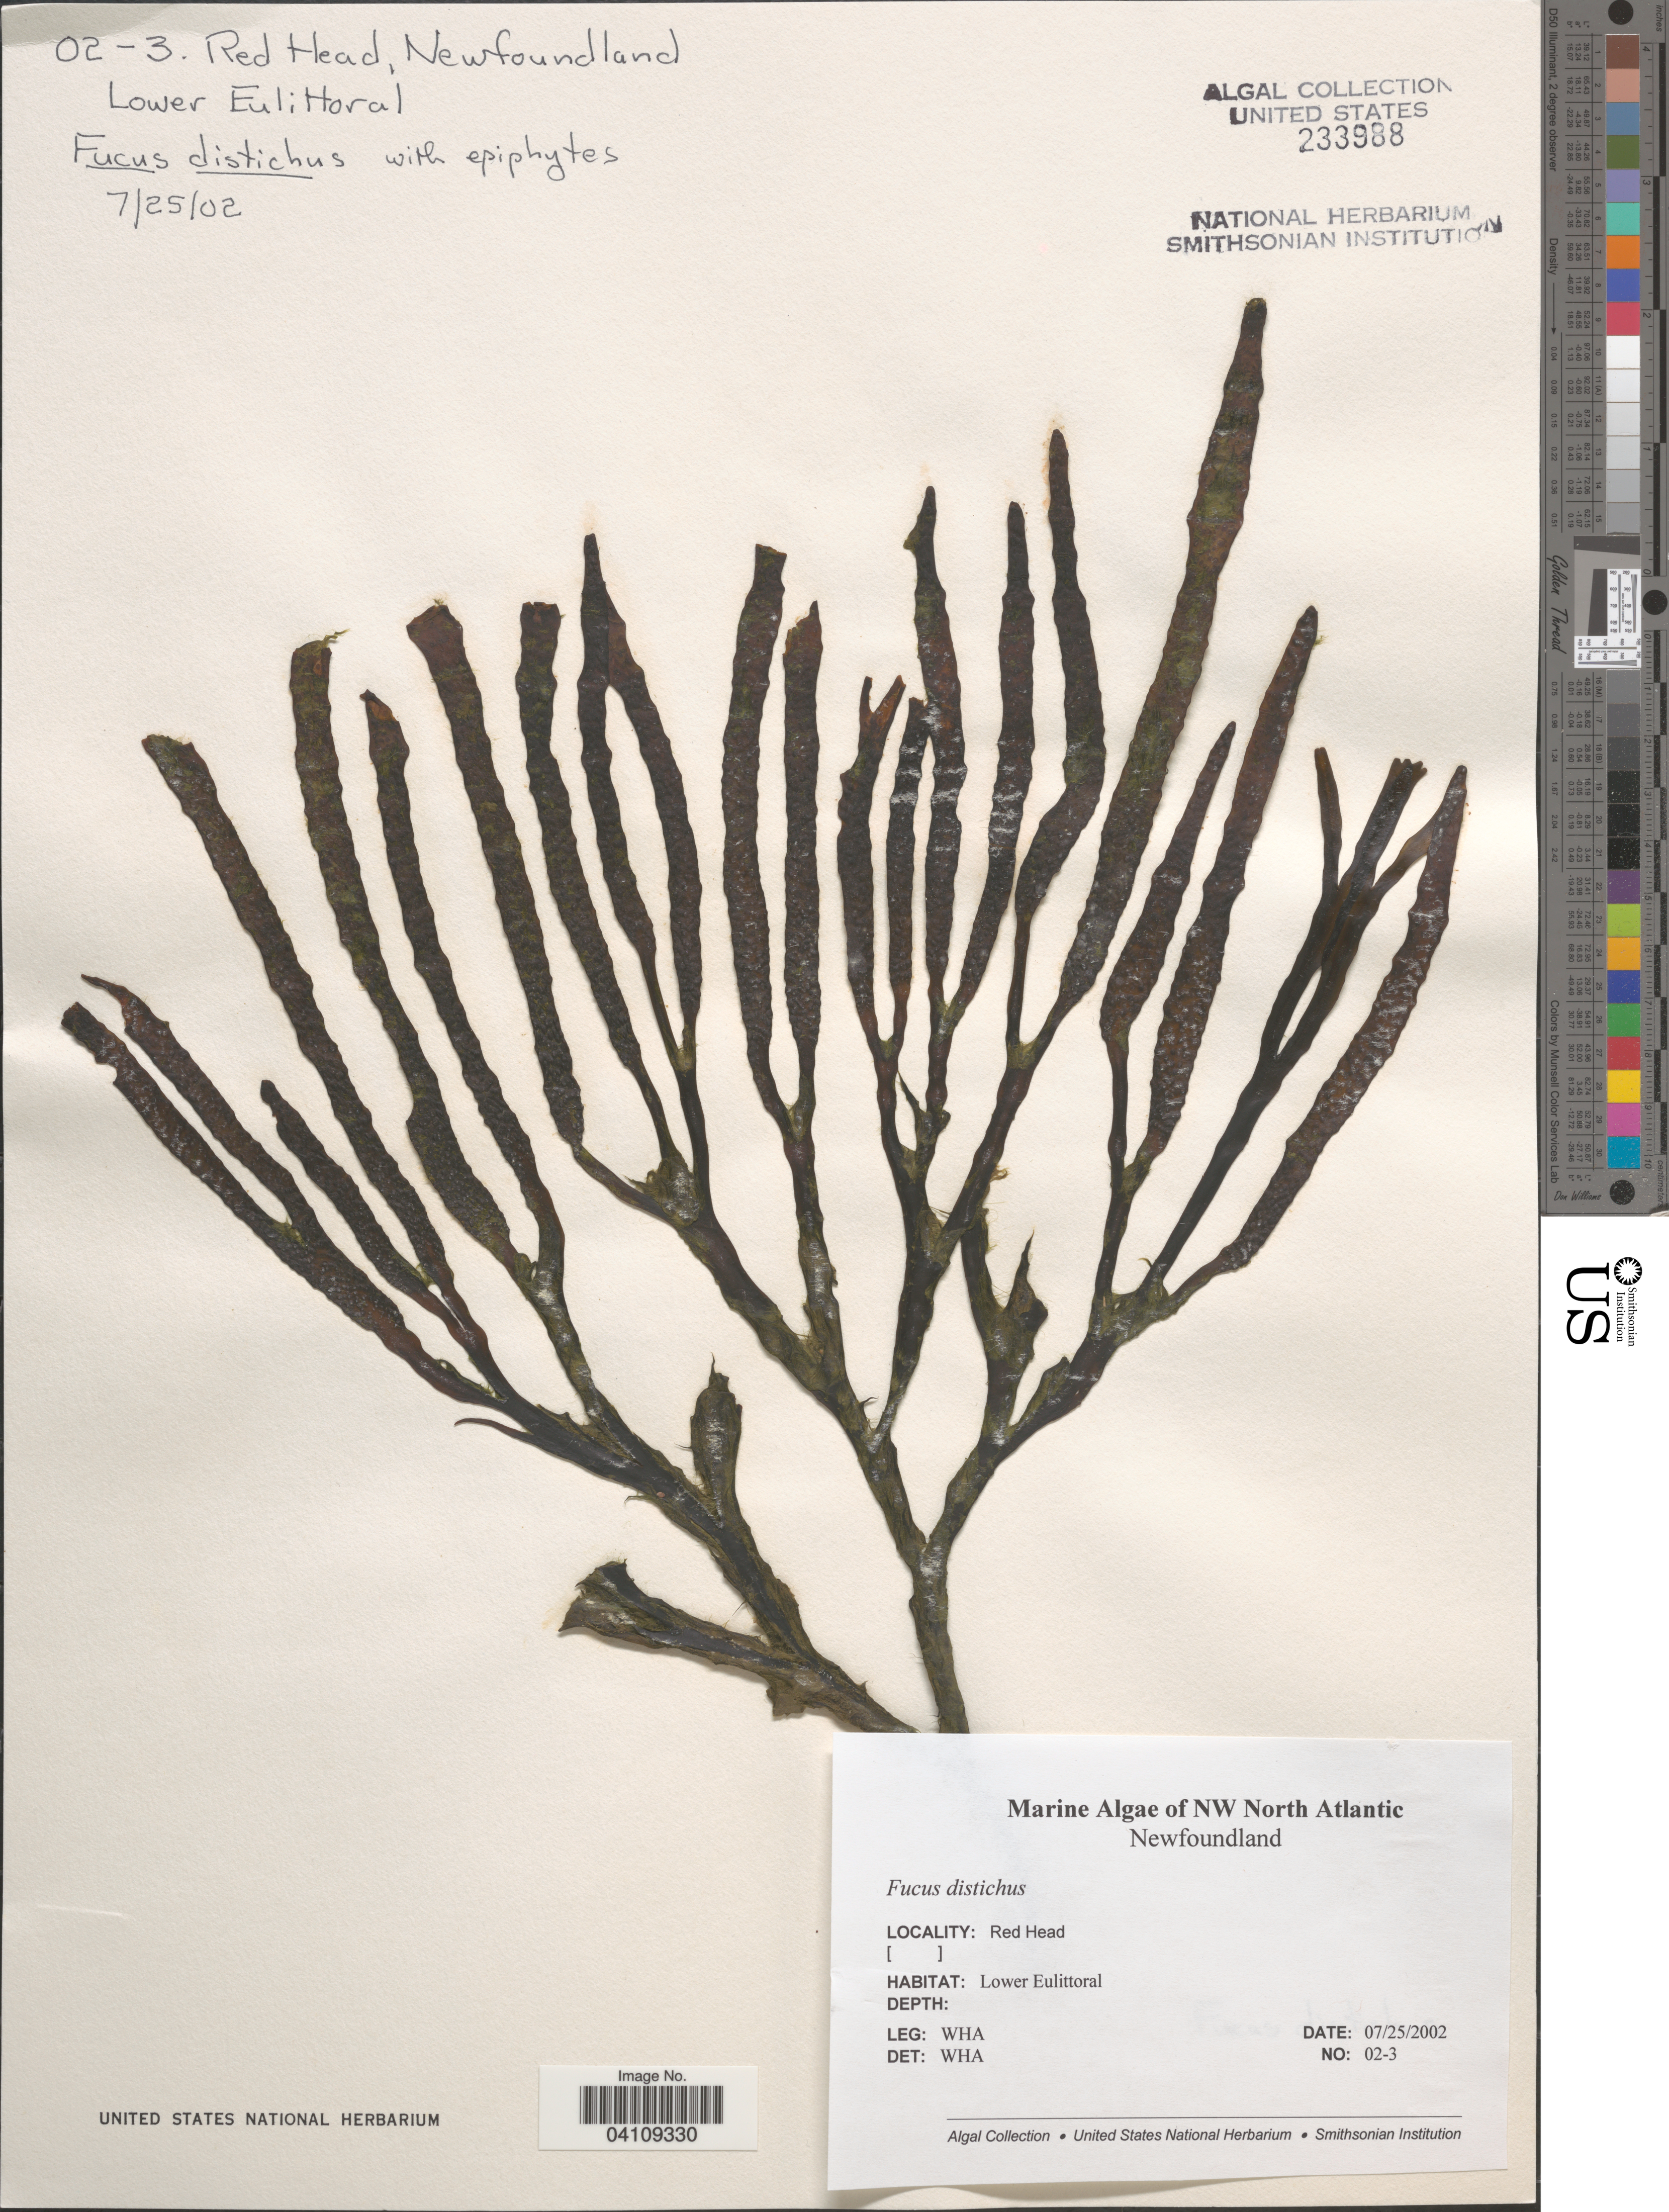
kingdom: Chromista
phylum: Ochrophyta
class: Phaeophyceae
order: Fucales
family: Fucaceae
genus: Fucus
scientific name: Fucus distichus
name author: L.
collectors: W. H. Adey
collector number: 02-3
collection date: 2002-07-25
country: Canada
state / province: Newfoundland and Labrador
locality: NW North Atlantic. Red Head.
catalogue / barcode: US 233988